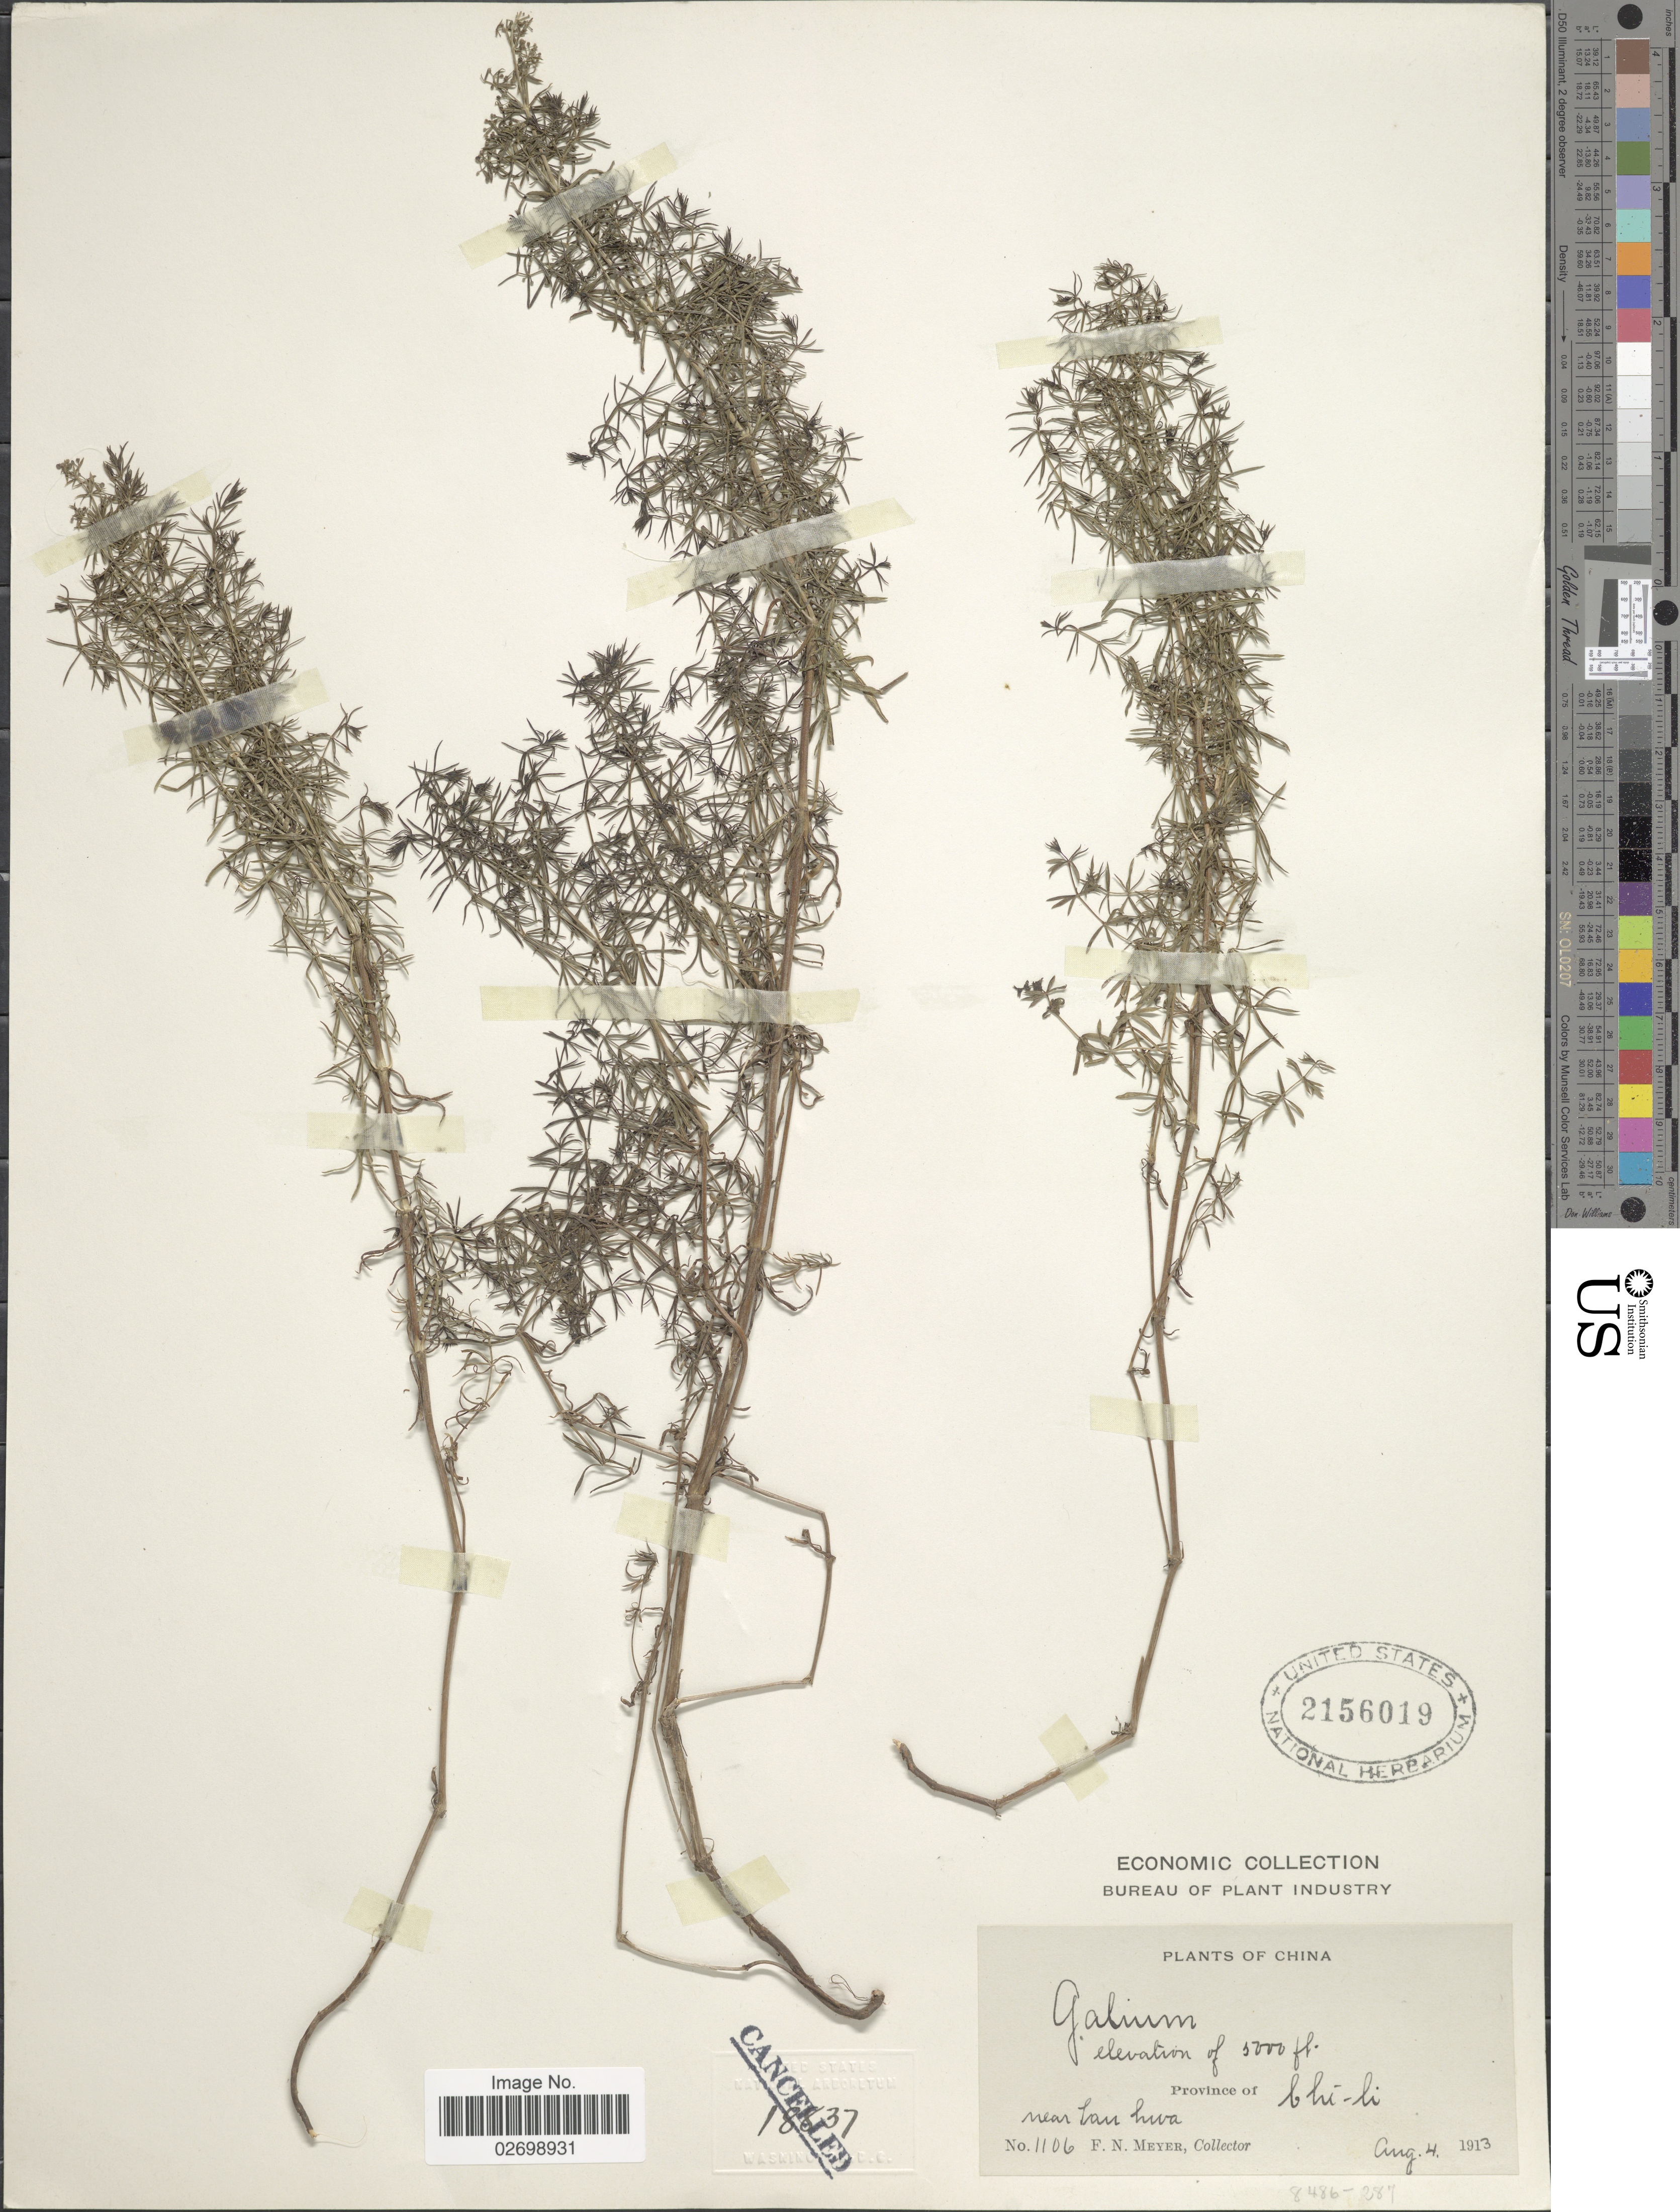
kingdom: Plantae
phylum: Tracheophyta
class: Magnoliopsida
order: Gentianales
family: Rubiaceae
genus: Galium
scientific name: Galium sp.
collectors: F. N. Meyer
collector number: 1106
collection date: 1913-08-04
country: China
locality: Province of Chi-li. near lan hiva [interpreted]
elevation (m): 1524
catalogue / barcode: US 2156019